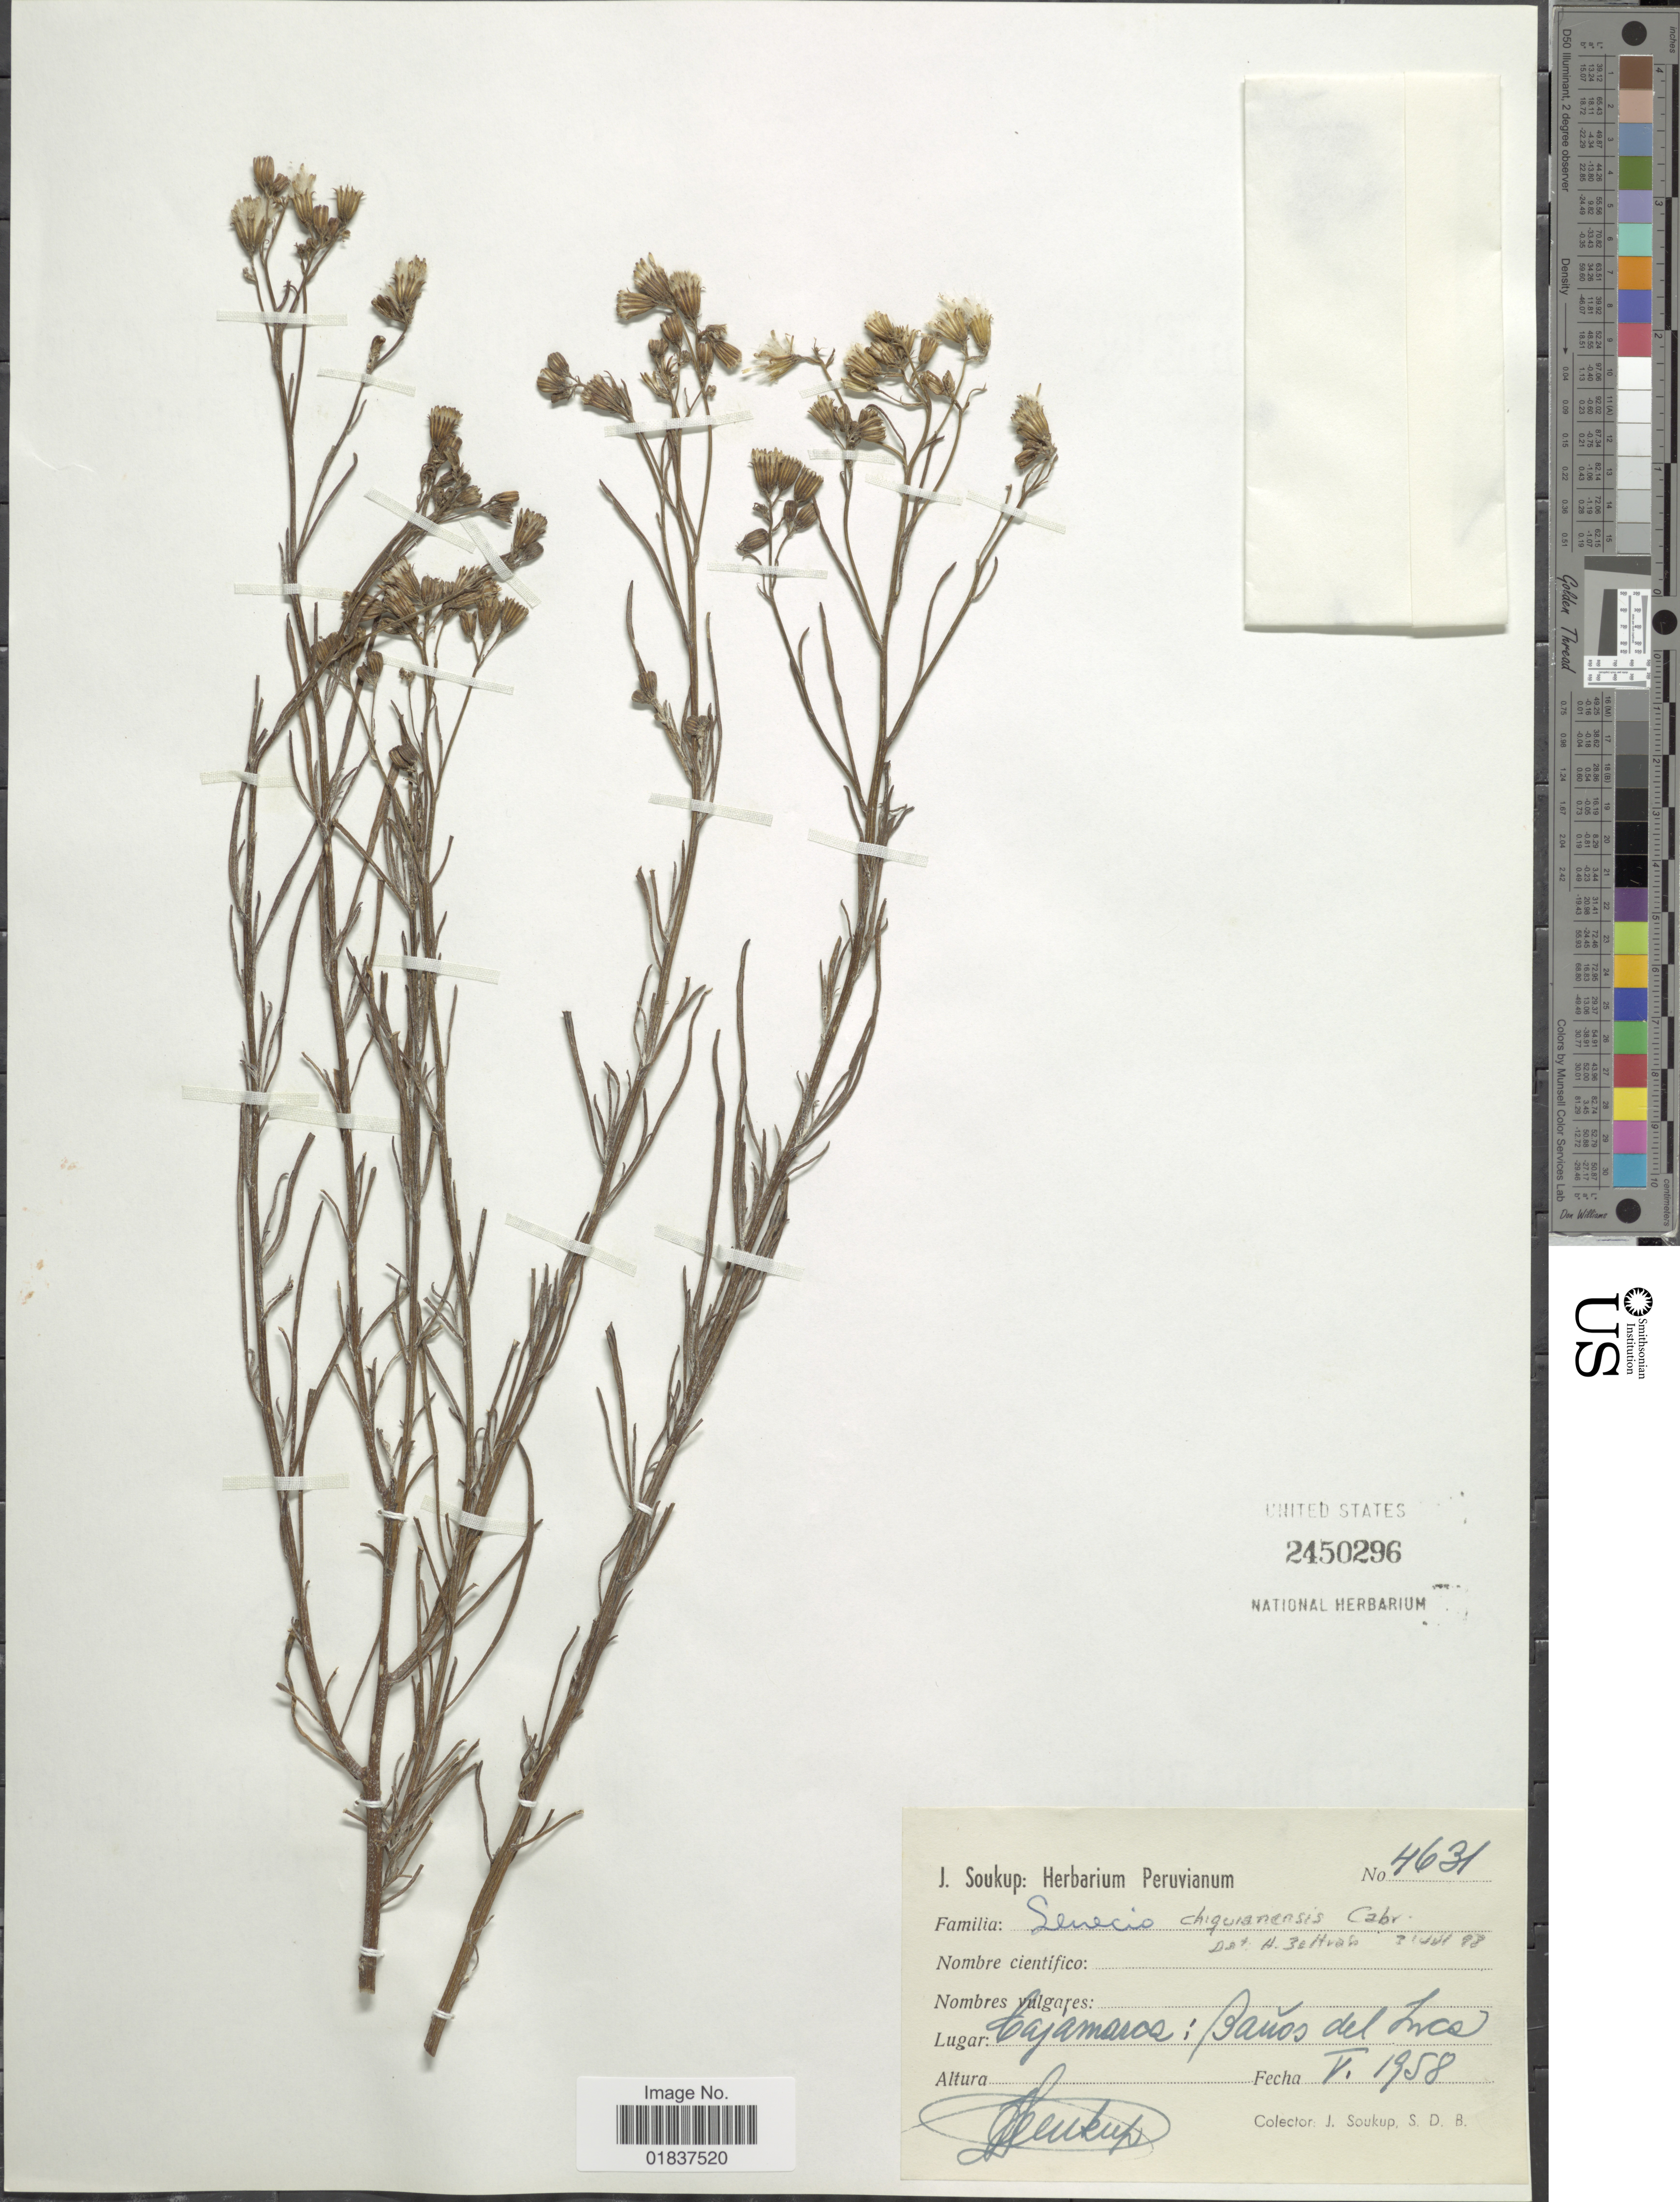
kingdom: Plantae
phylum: Tracheophyta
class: Magnoliopsida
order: Asterales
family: Asteraceae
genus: Senecio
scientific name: Senecio chiquianensis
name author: Cabrera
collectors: J. Soukup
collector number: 4631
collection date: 1958-05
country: Peru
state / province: Cajamarca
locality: Cajamarca: Baños del Inca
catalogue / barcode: US 2450296